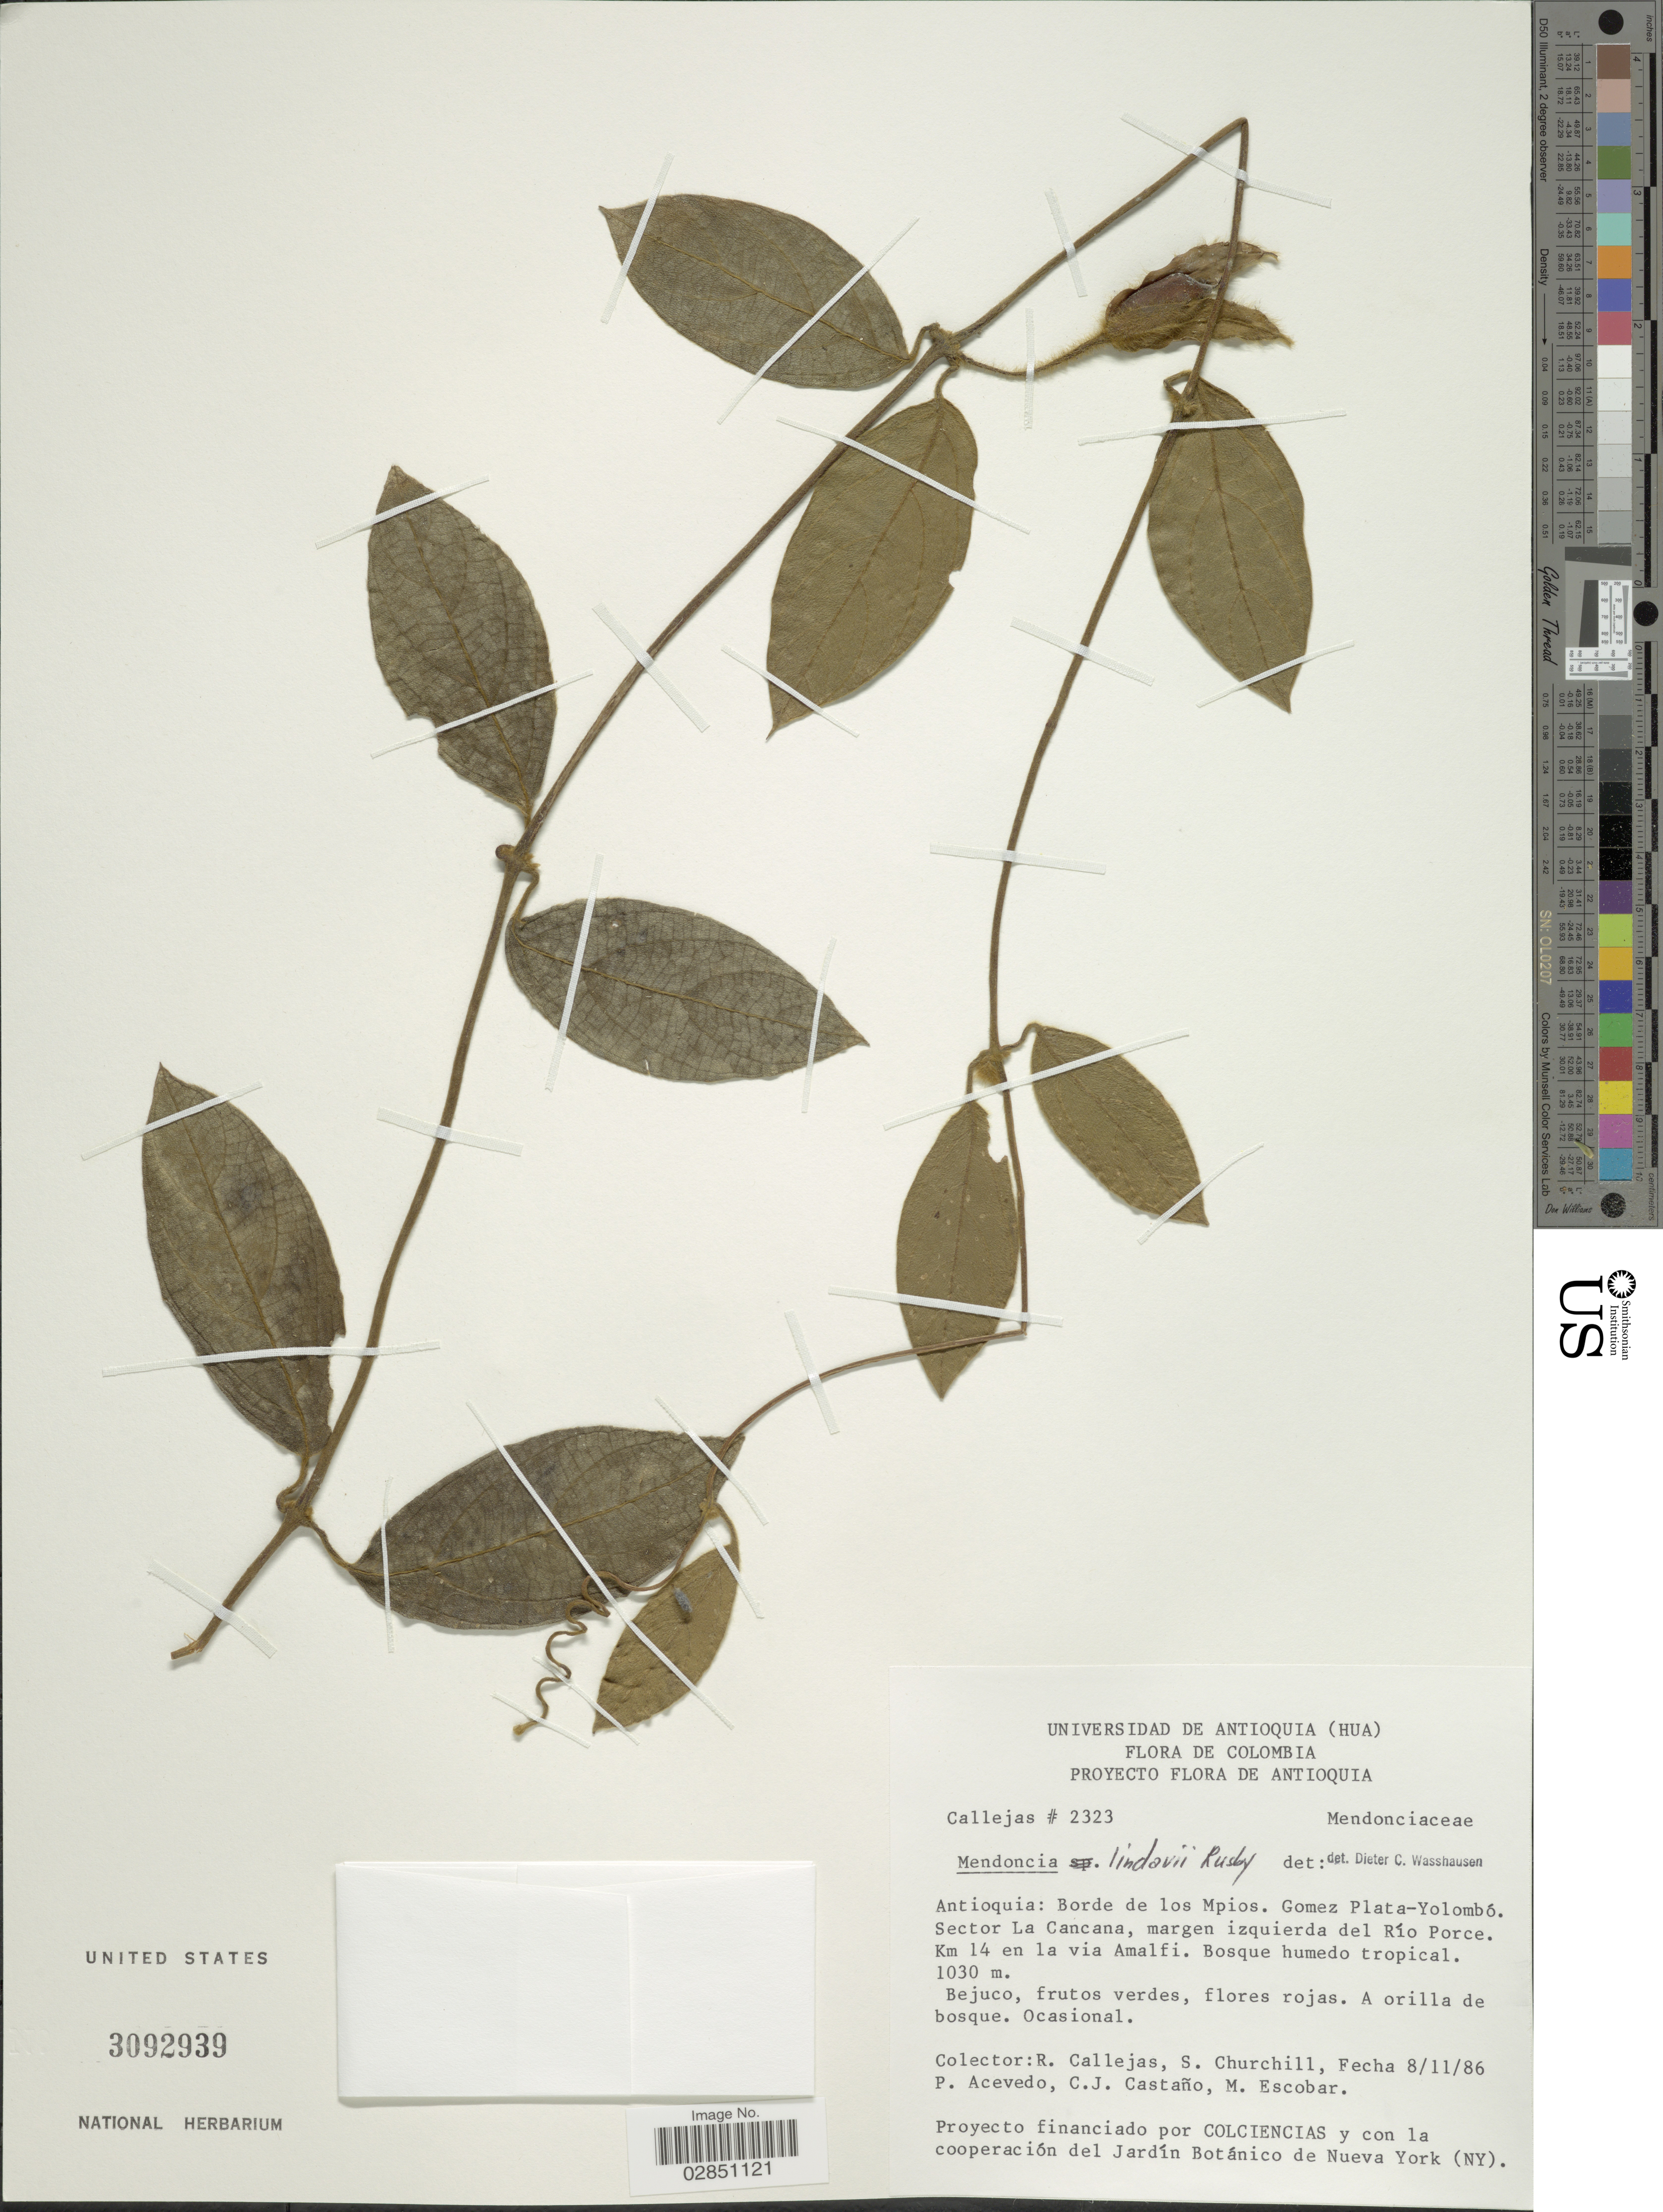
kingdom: Plantae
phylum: Tracheophyta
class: Magnoliopsida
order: Lamiales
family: Acanthaceae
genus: Mendoncia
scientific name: Mendoncia lindavii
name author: Rusby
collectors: R. Callejas, S. Churchill, P. Acevedo-Rodr., C. Castaño & M. Escobar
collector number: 2323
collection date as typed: Transcribed d/m/y: 8/11/86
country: Colombia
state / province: Antioquia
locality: Borde de los Mpios. Gomez Plata-Yolombó. Sector La Cancana, margen izquierda del Río Porce. Km 14 en la via Amalfi.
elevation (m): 1030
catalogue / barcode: US 3092939